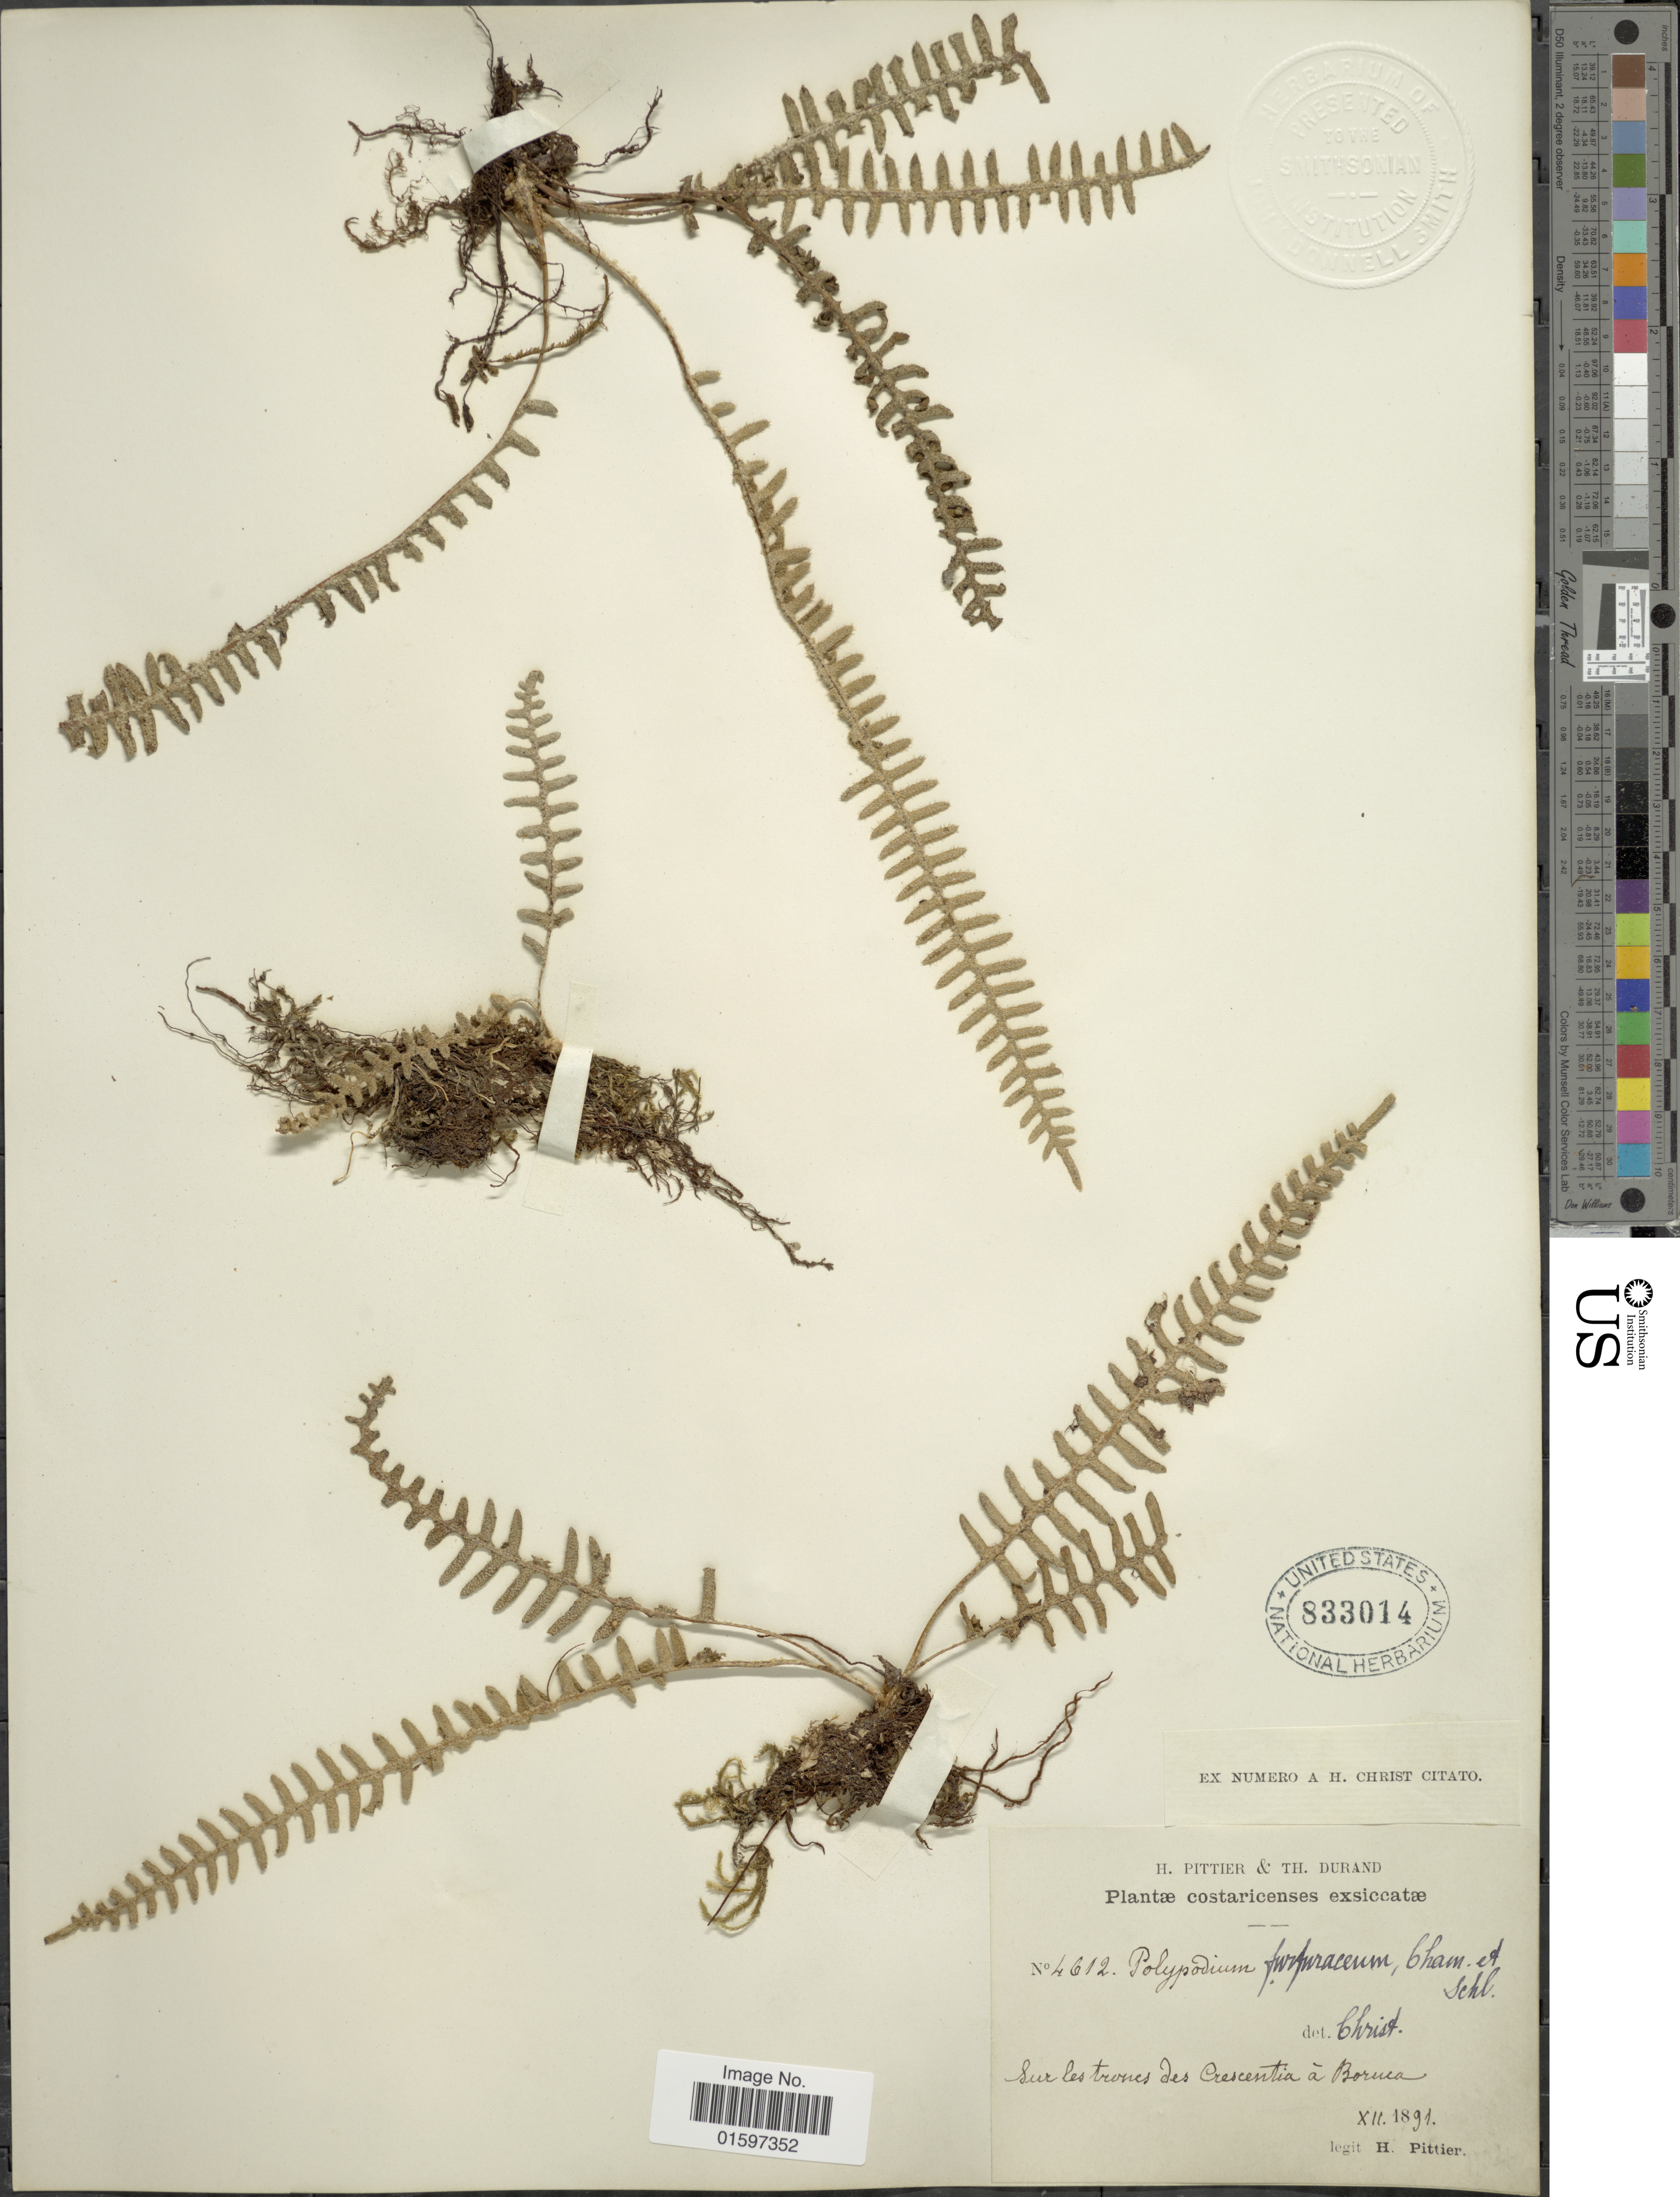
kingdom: Plantae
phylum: Tracheophyta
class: Polypodiopsida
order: Polypodiales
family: Polypodiaceae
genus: Pleopeltis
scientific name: Pleopeltis furfuracea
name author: (Schltdl. & Cham.) A.R. Sm. & Tejero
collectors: H. F. Pittier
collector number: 4612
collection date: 1891-12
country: Costa Rica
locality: Sur les trones de Crescentia á Boruca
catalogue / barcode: US 833014